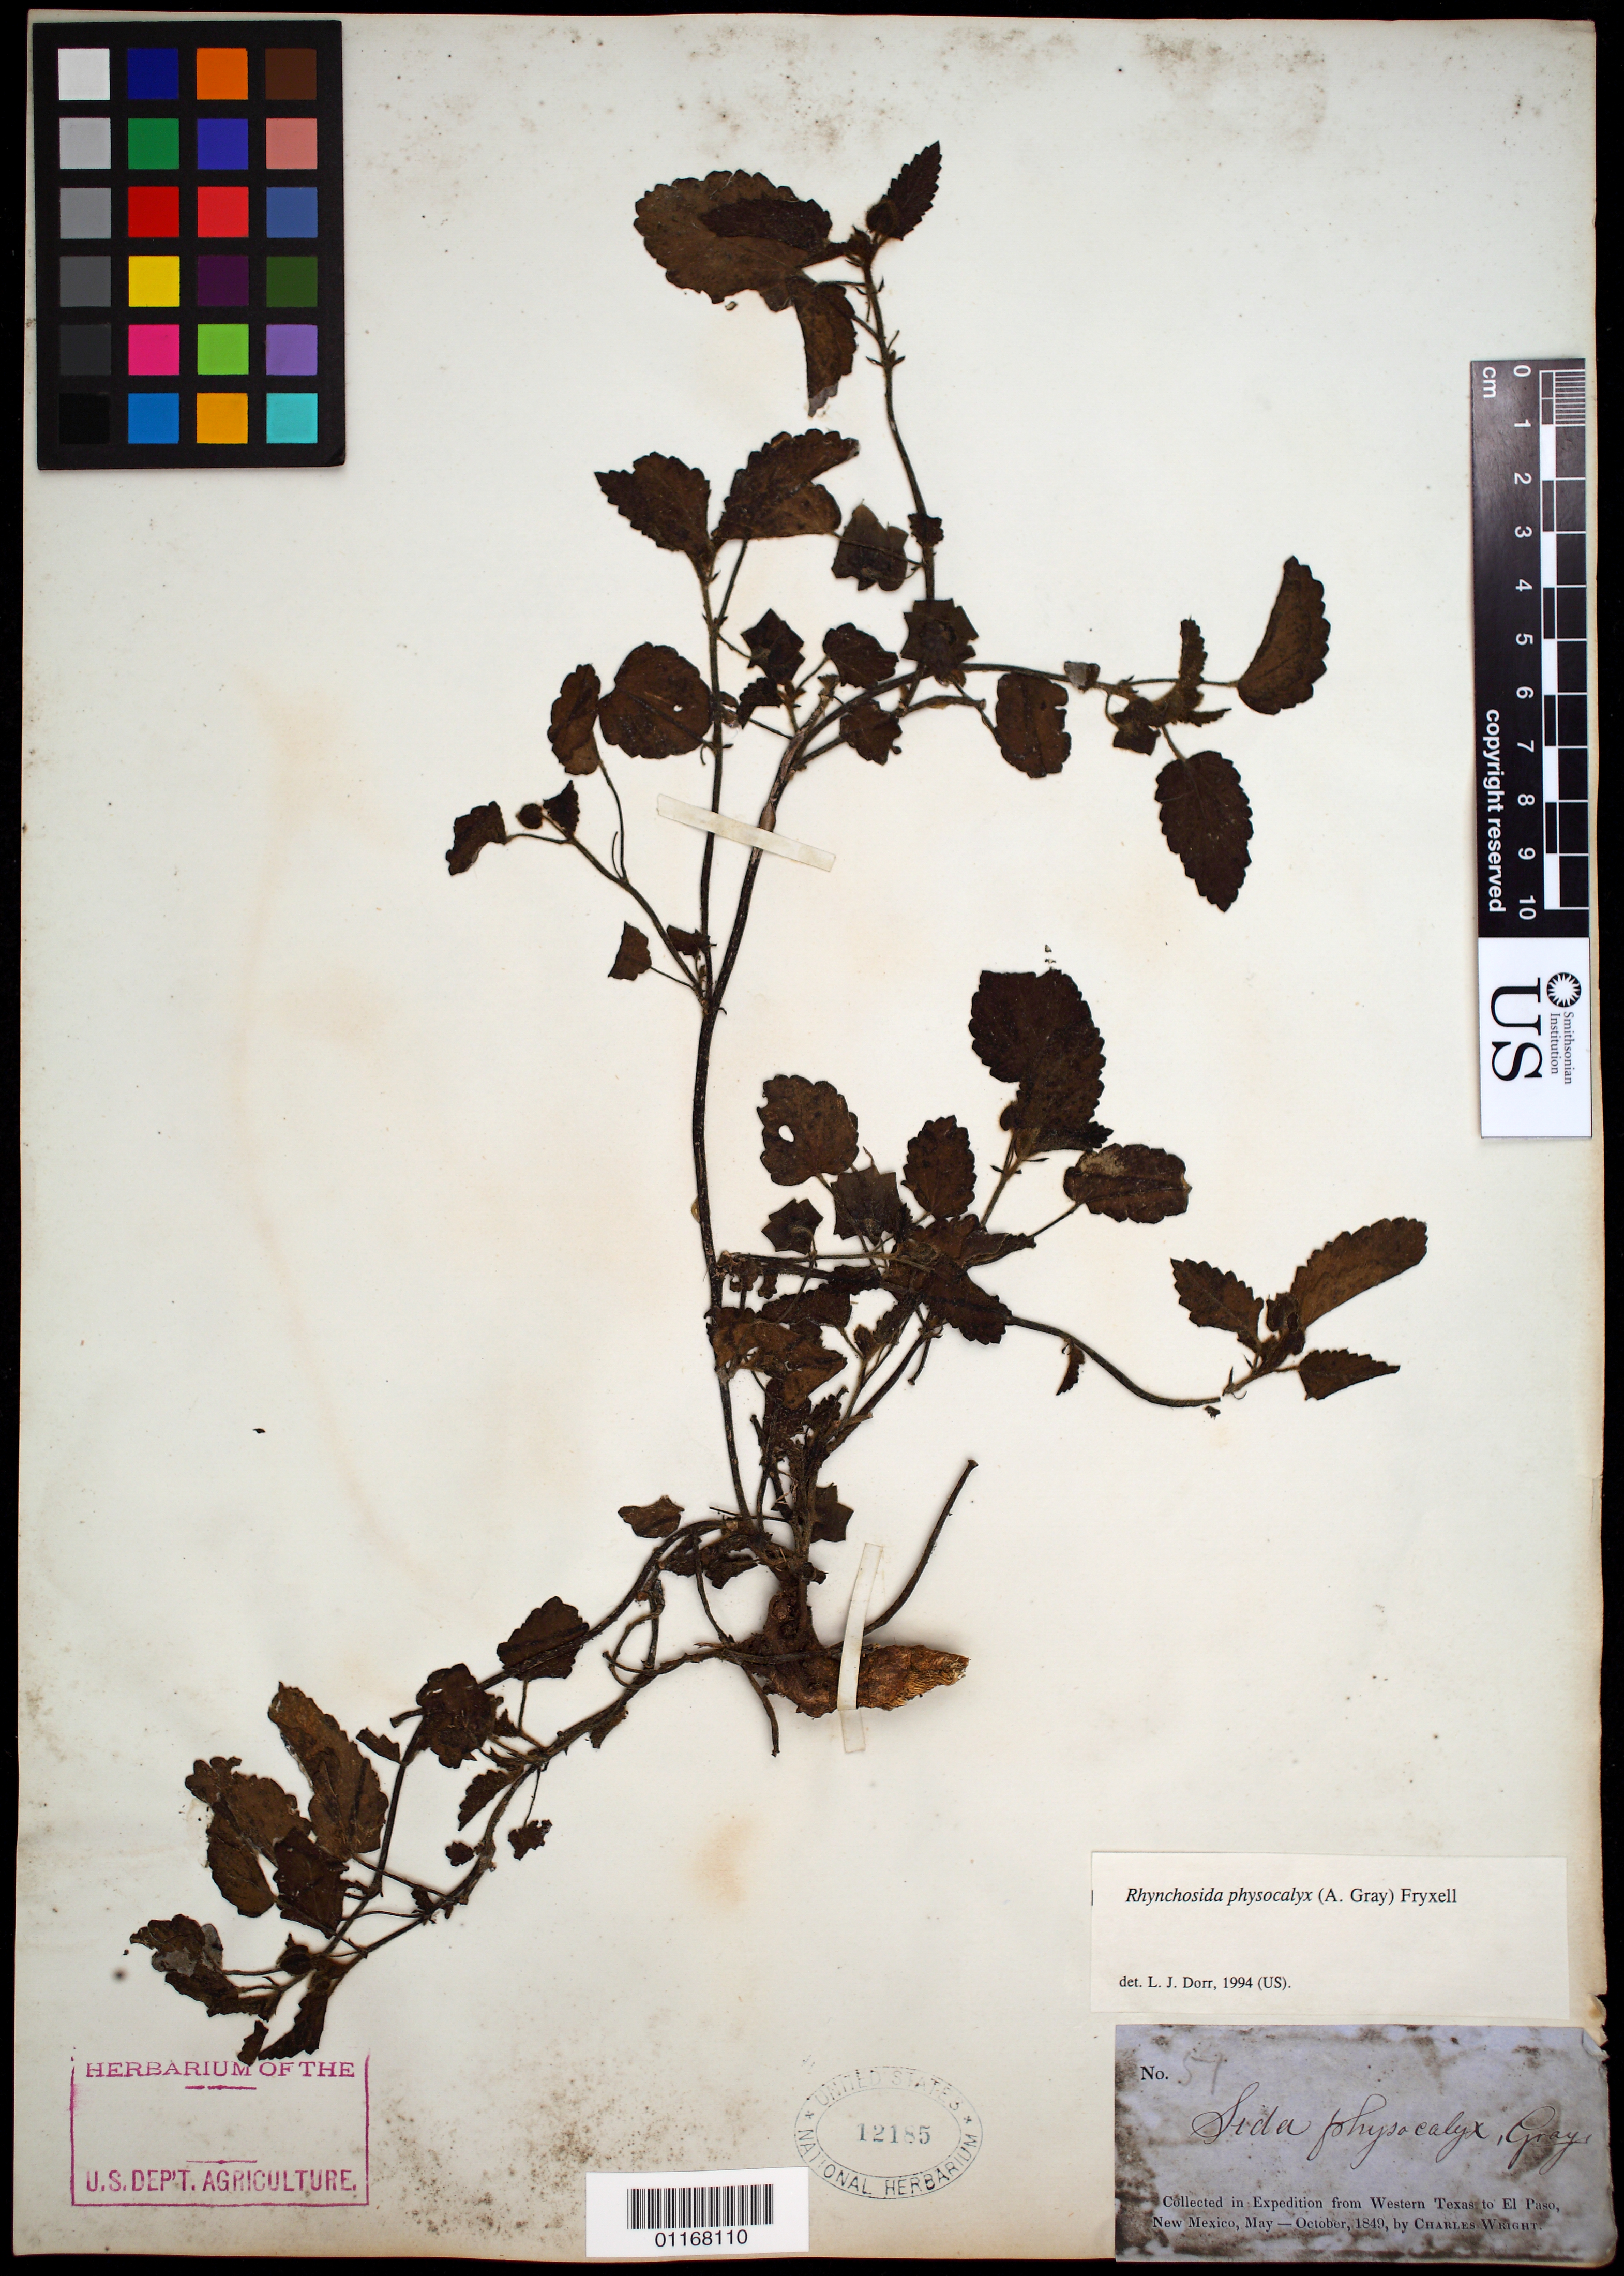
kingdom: Plantae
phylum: Tracheophyta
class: Magnoliopsida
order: Malvales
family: Malvaceae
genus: Rhynchosida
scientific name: Rhynchosida physocalyx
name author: (A. Gray) Fryxell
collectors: C. Wright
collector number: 57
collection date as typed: May 1849 to -- Oct 1849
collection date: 1849-05/1849-10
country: United States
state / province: New Mexico / Texas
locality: W Texas to El Paso, New Mexico.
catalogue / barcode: US 12185